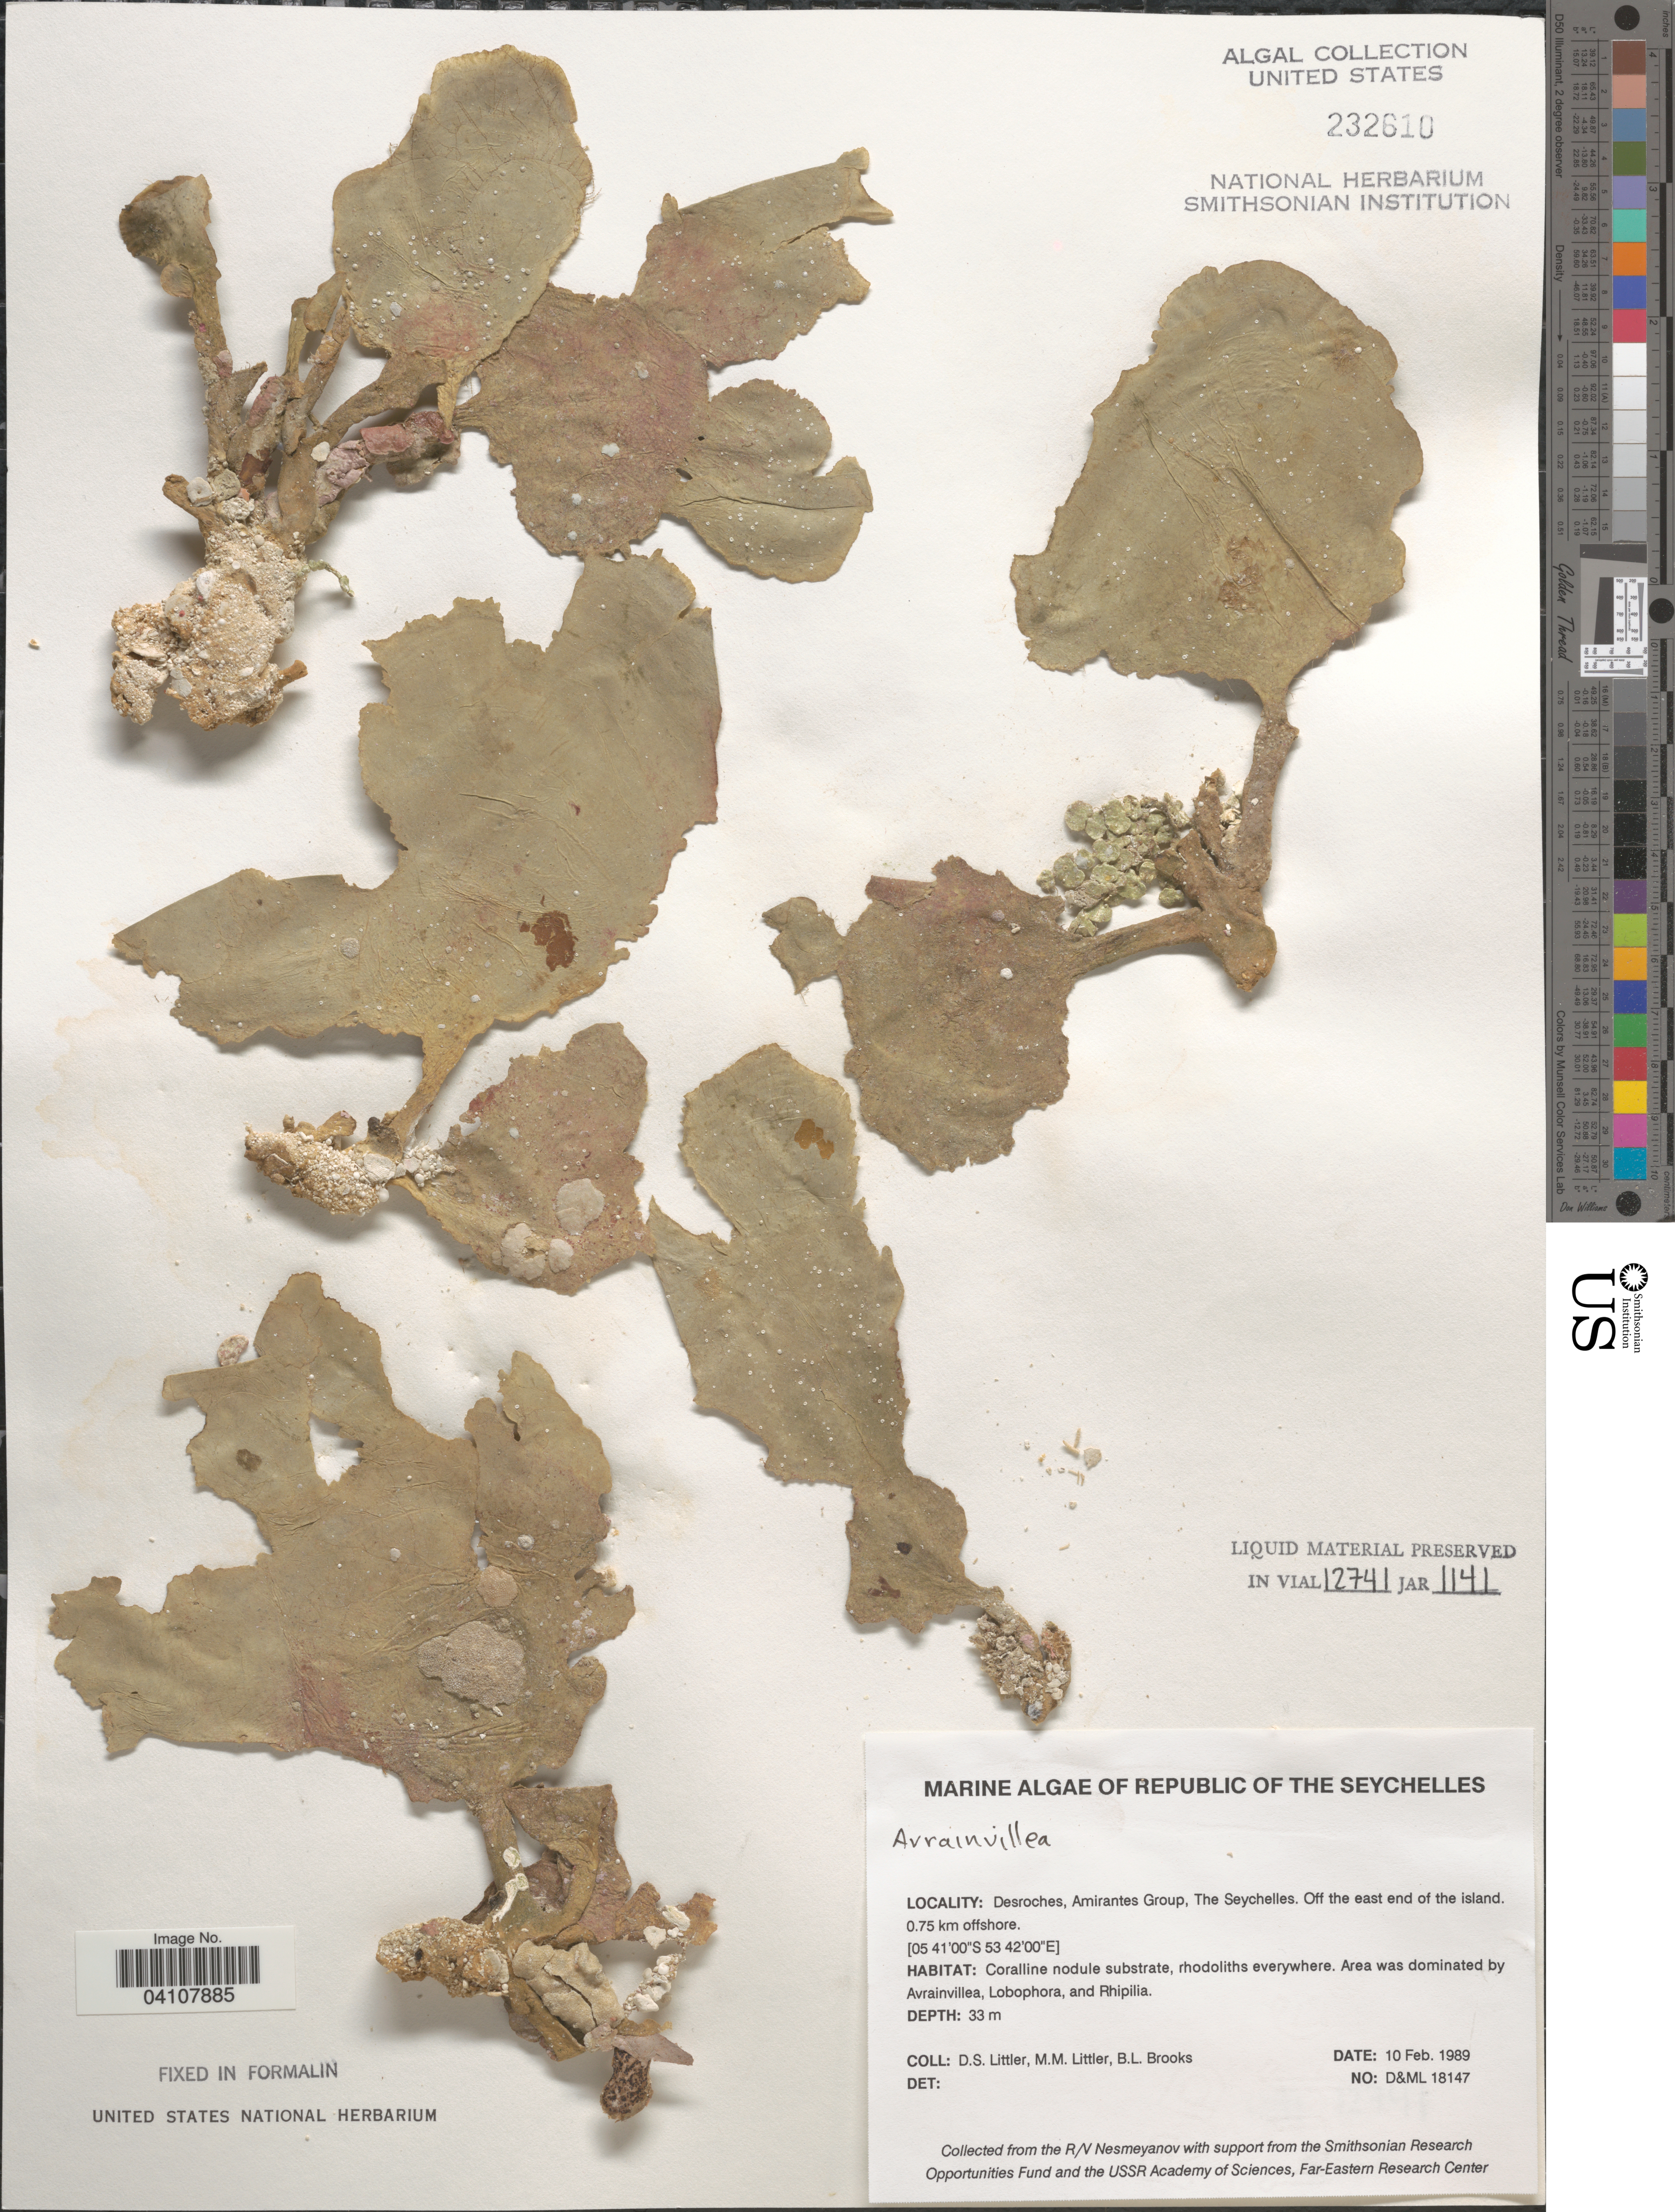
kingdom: Plantae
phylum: Chlorophyta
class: Ulvophyceae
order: Bryopsidales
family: Dichotomosiphonaceae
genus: Avrainvillea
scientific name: Avrainvillea sp.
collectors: D. S. Littler & B. Brooks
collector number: D&ML18147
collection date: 1989-02-10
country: Seychelles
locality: Republic of the Seychelles. Desroches, Amirantes Group. Off the east end of the island. 0.75 km offshore.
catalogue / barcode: US 232610